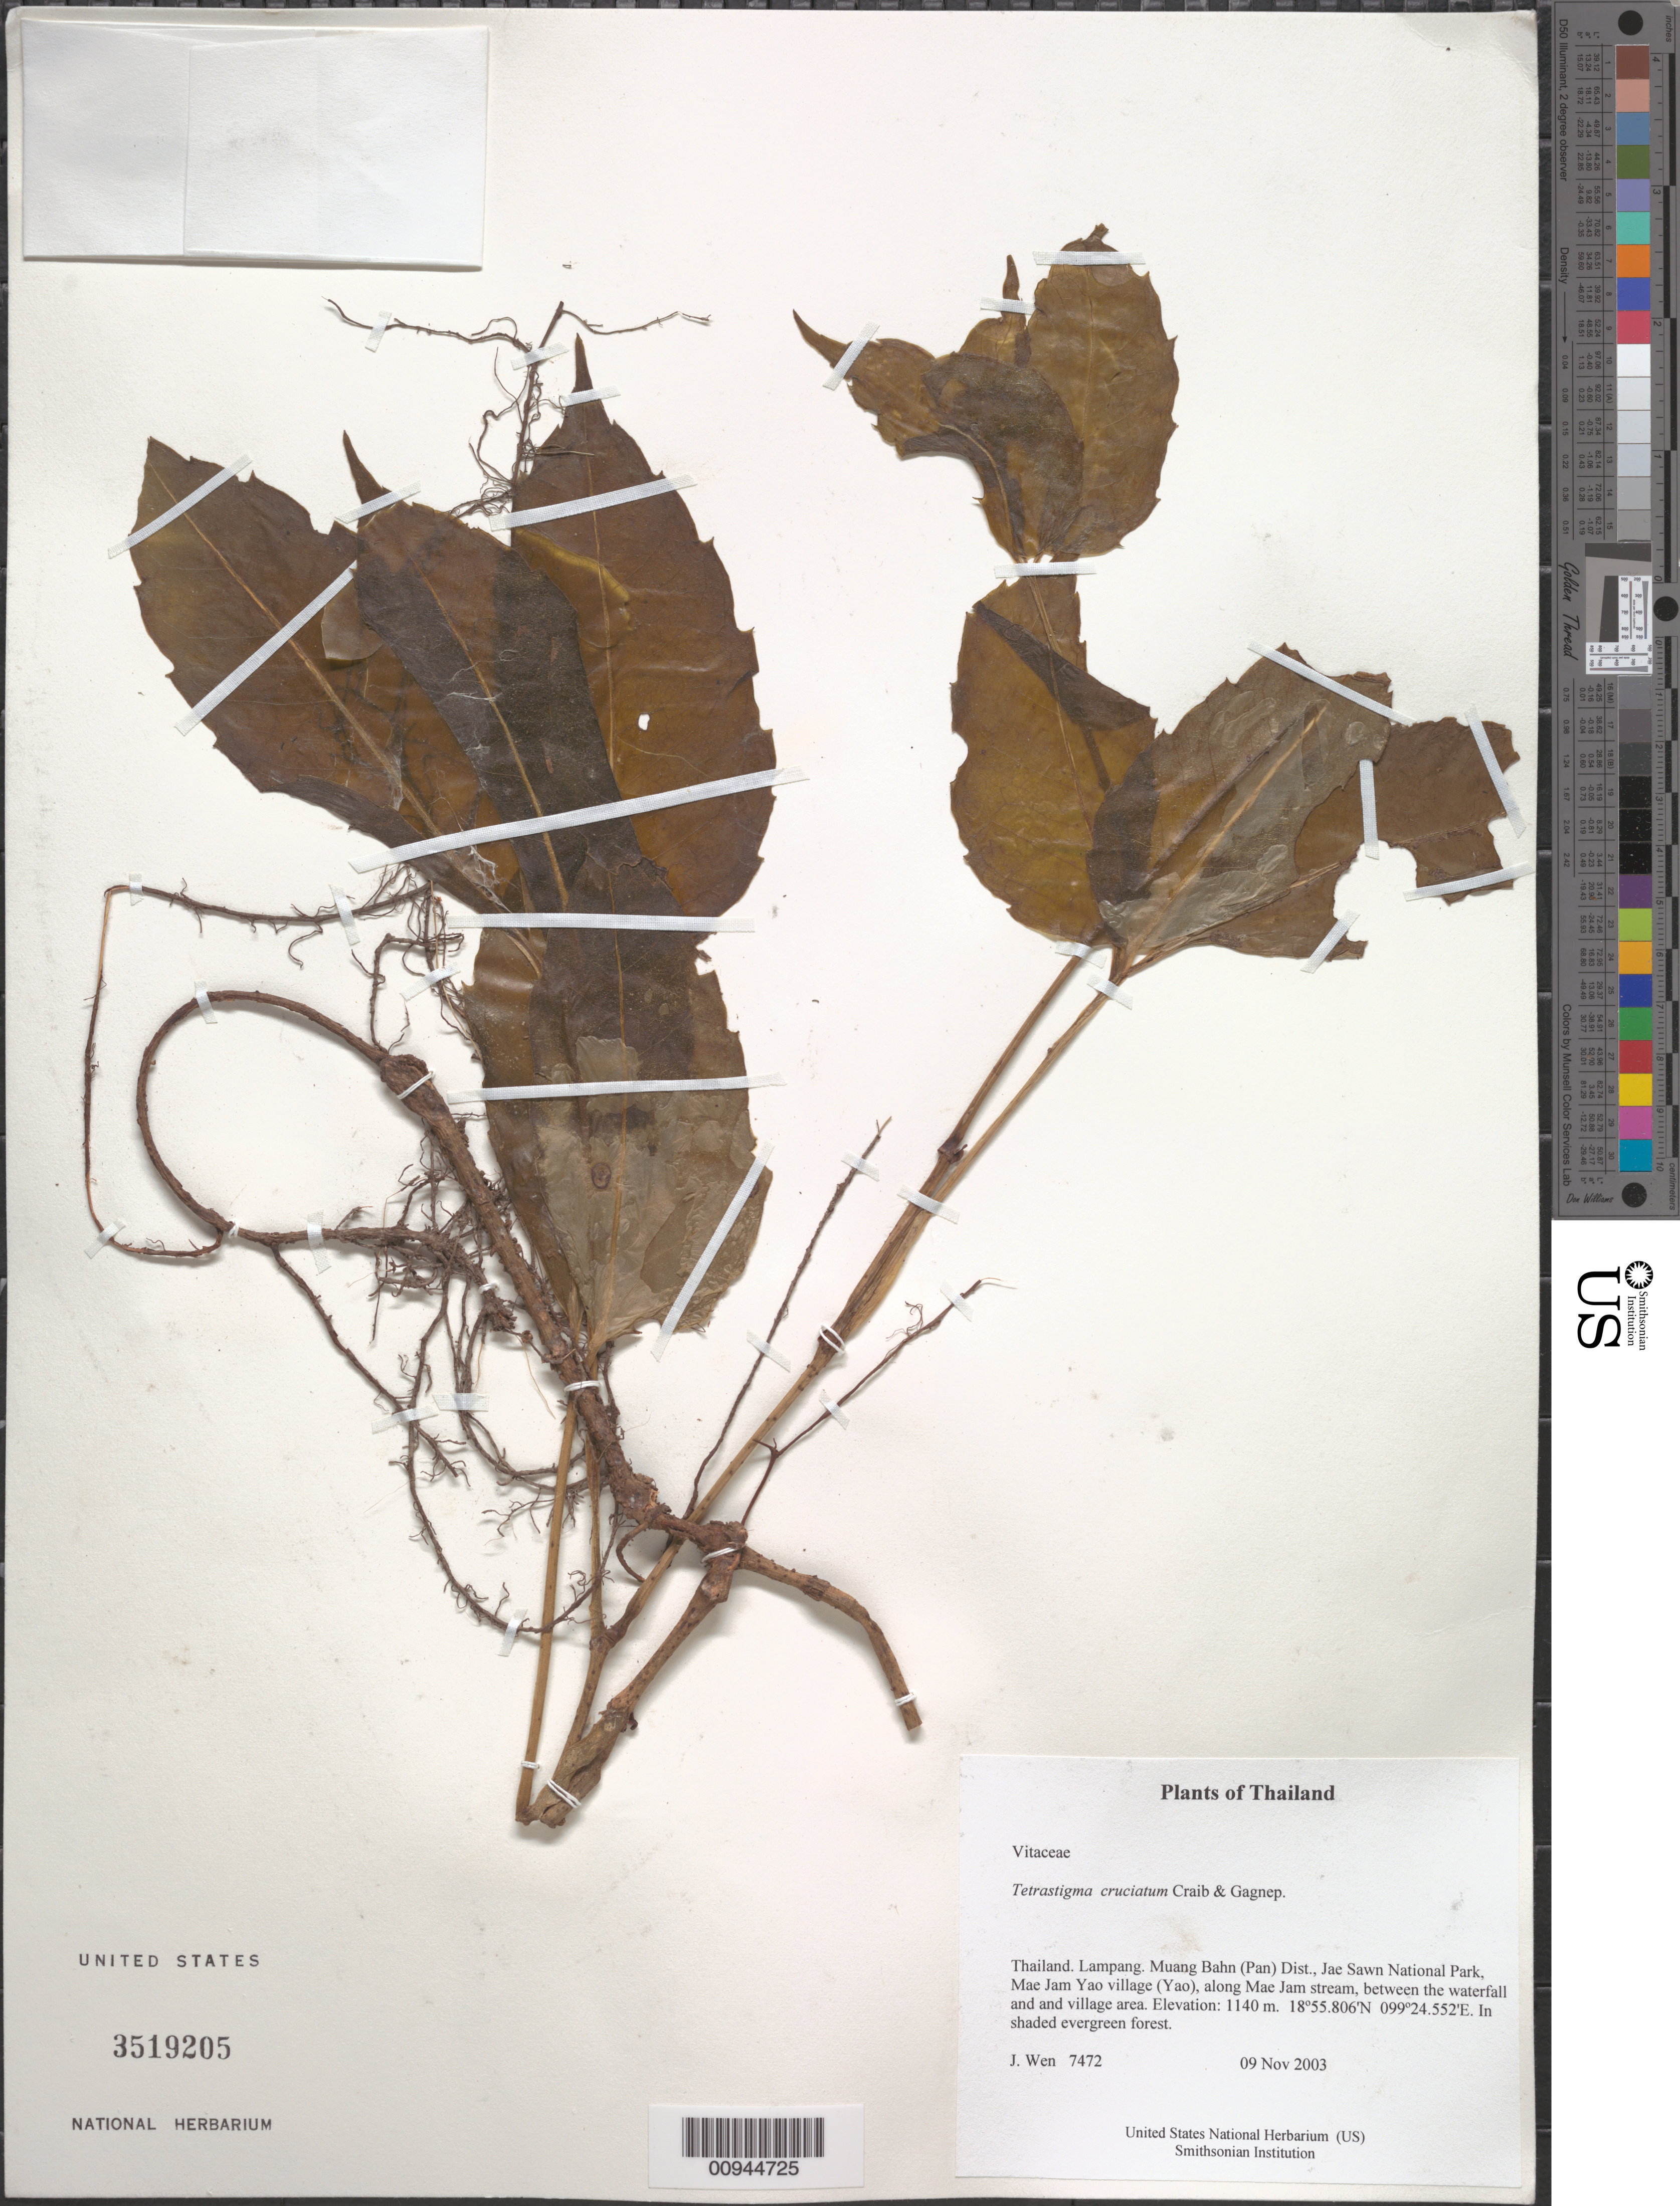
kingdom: Plantae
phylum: Tracheophyta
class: Magnoliopsida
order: Vitales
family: Vitaceae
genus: Tetrastigma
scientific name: Tetrastigma cruciatum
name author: Craib & Gagnep.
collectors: J. Wen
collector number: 7472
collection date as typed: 09 Nov 2003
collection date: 2003-11-09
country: Thailand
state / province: Lampang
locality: Muang Bahn (Pan) Dist., Jae Sawn National Park, Mae Jam Yao village (Yao), along Mae Jam stream, between the waterfall and and village area.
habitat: In shaded evergreen forest.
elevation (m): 1140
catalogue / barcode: US 3519205